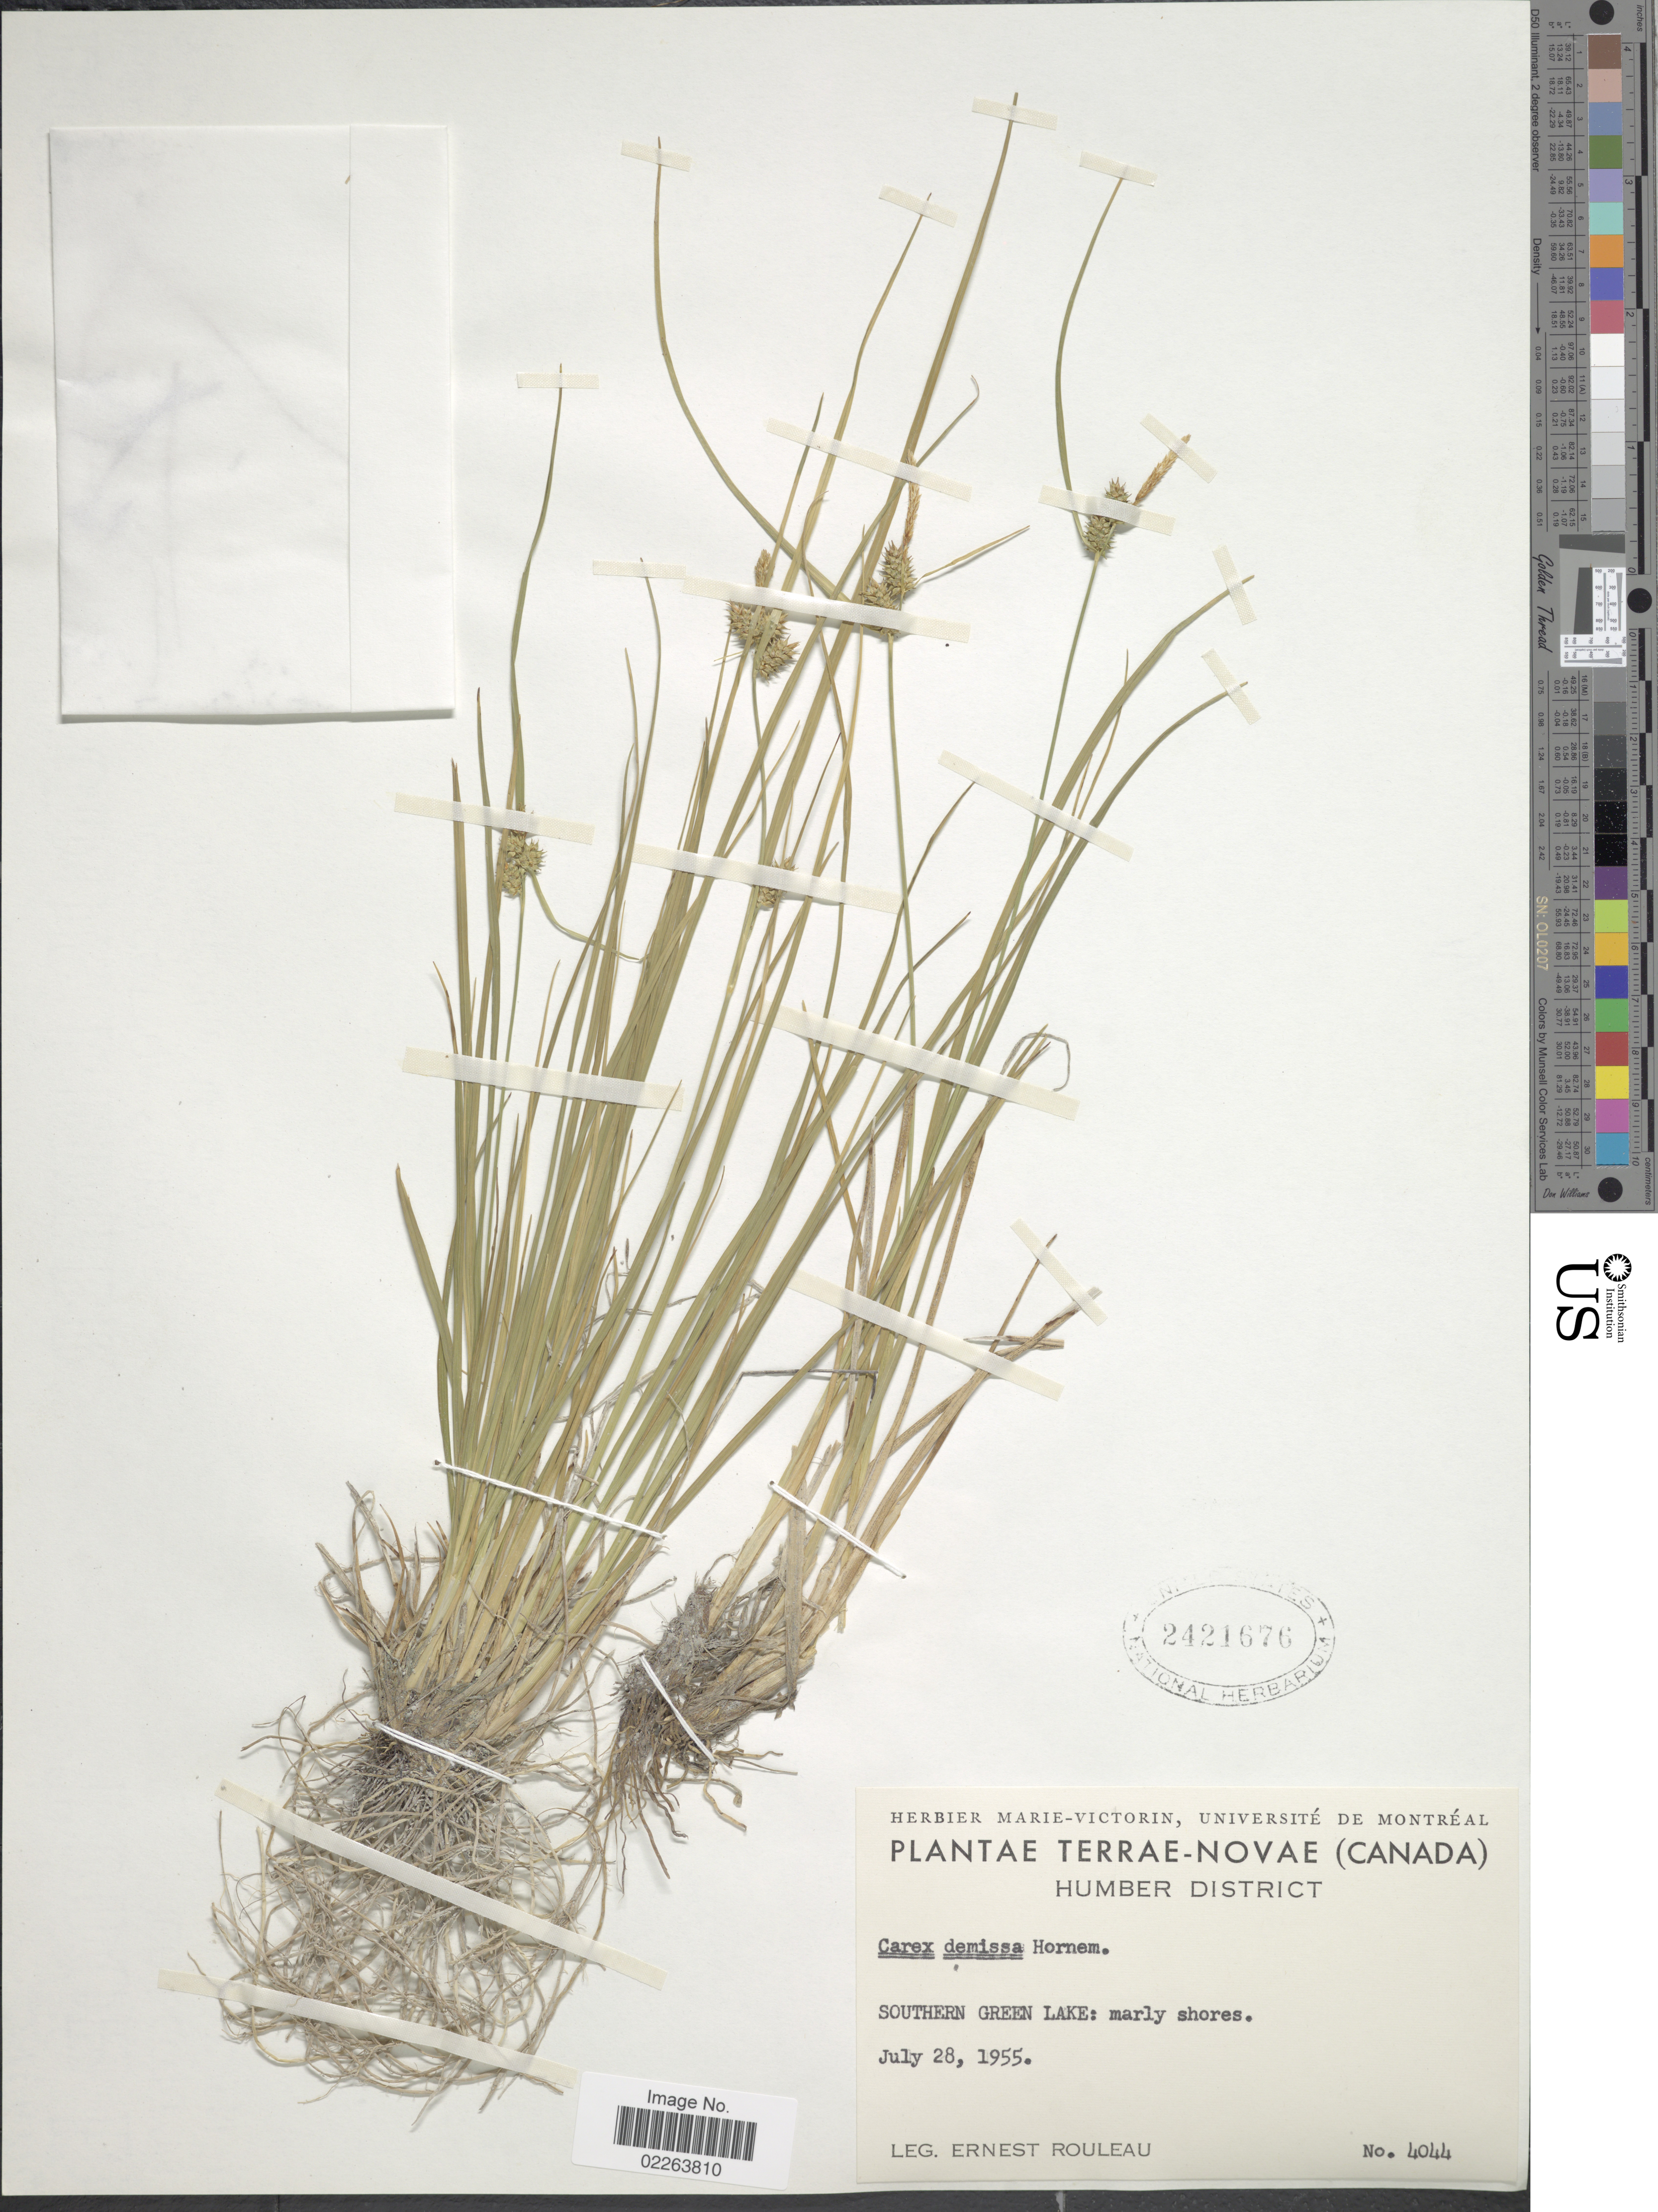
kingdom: Plantae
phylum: Tracheophyta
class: Liliopsida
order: Poales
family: Cyperaceae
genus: Carex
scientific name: Carex demissa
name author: Hornem.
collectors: J. Rouleau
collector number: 4044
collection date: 1955-07-28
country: Canada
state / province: Newfoundland and Labrador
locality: Terrae-Novae. Southern Green Lake: marly shores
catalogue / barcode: US 2421676